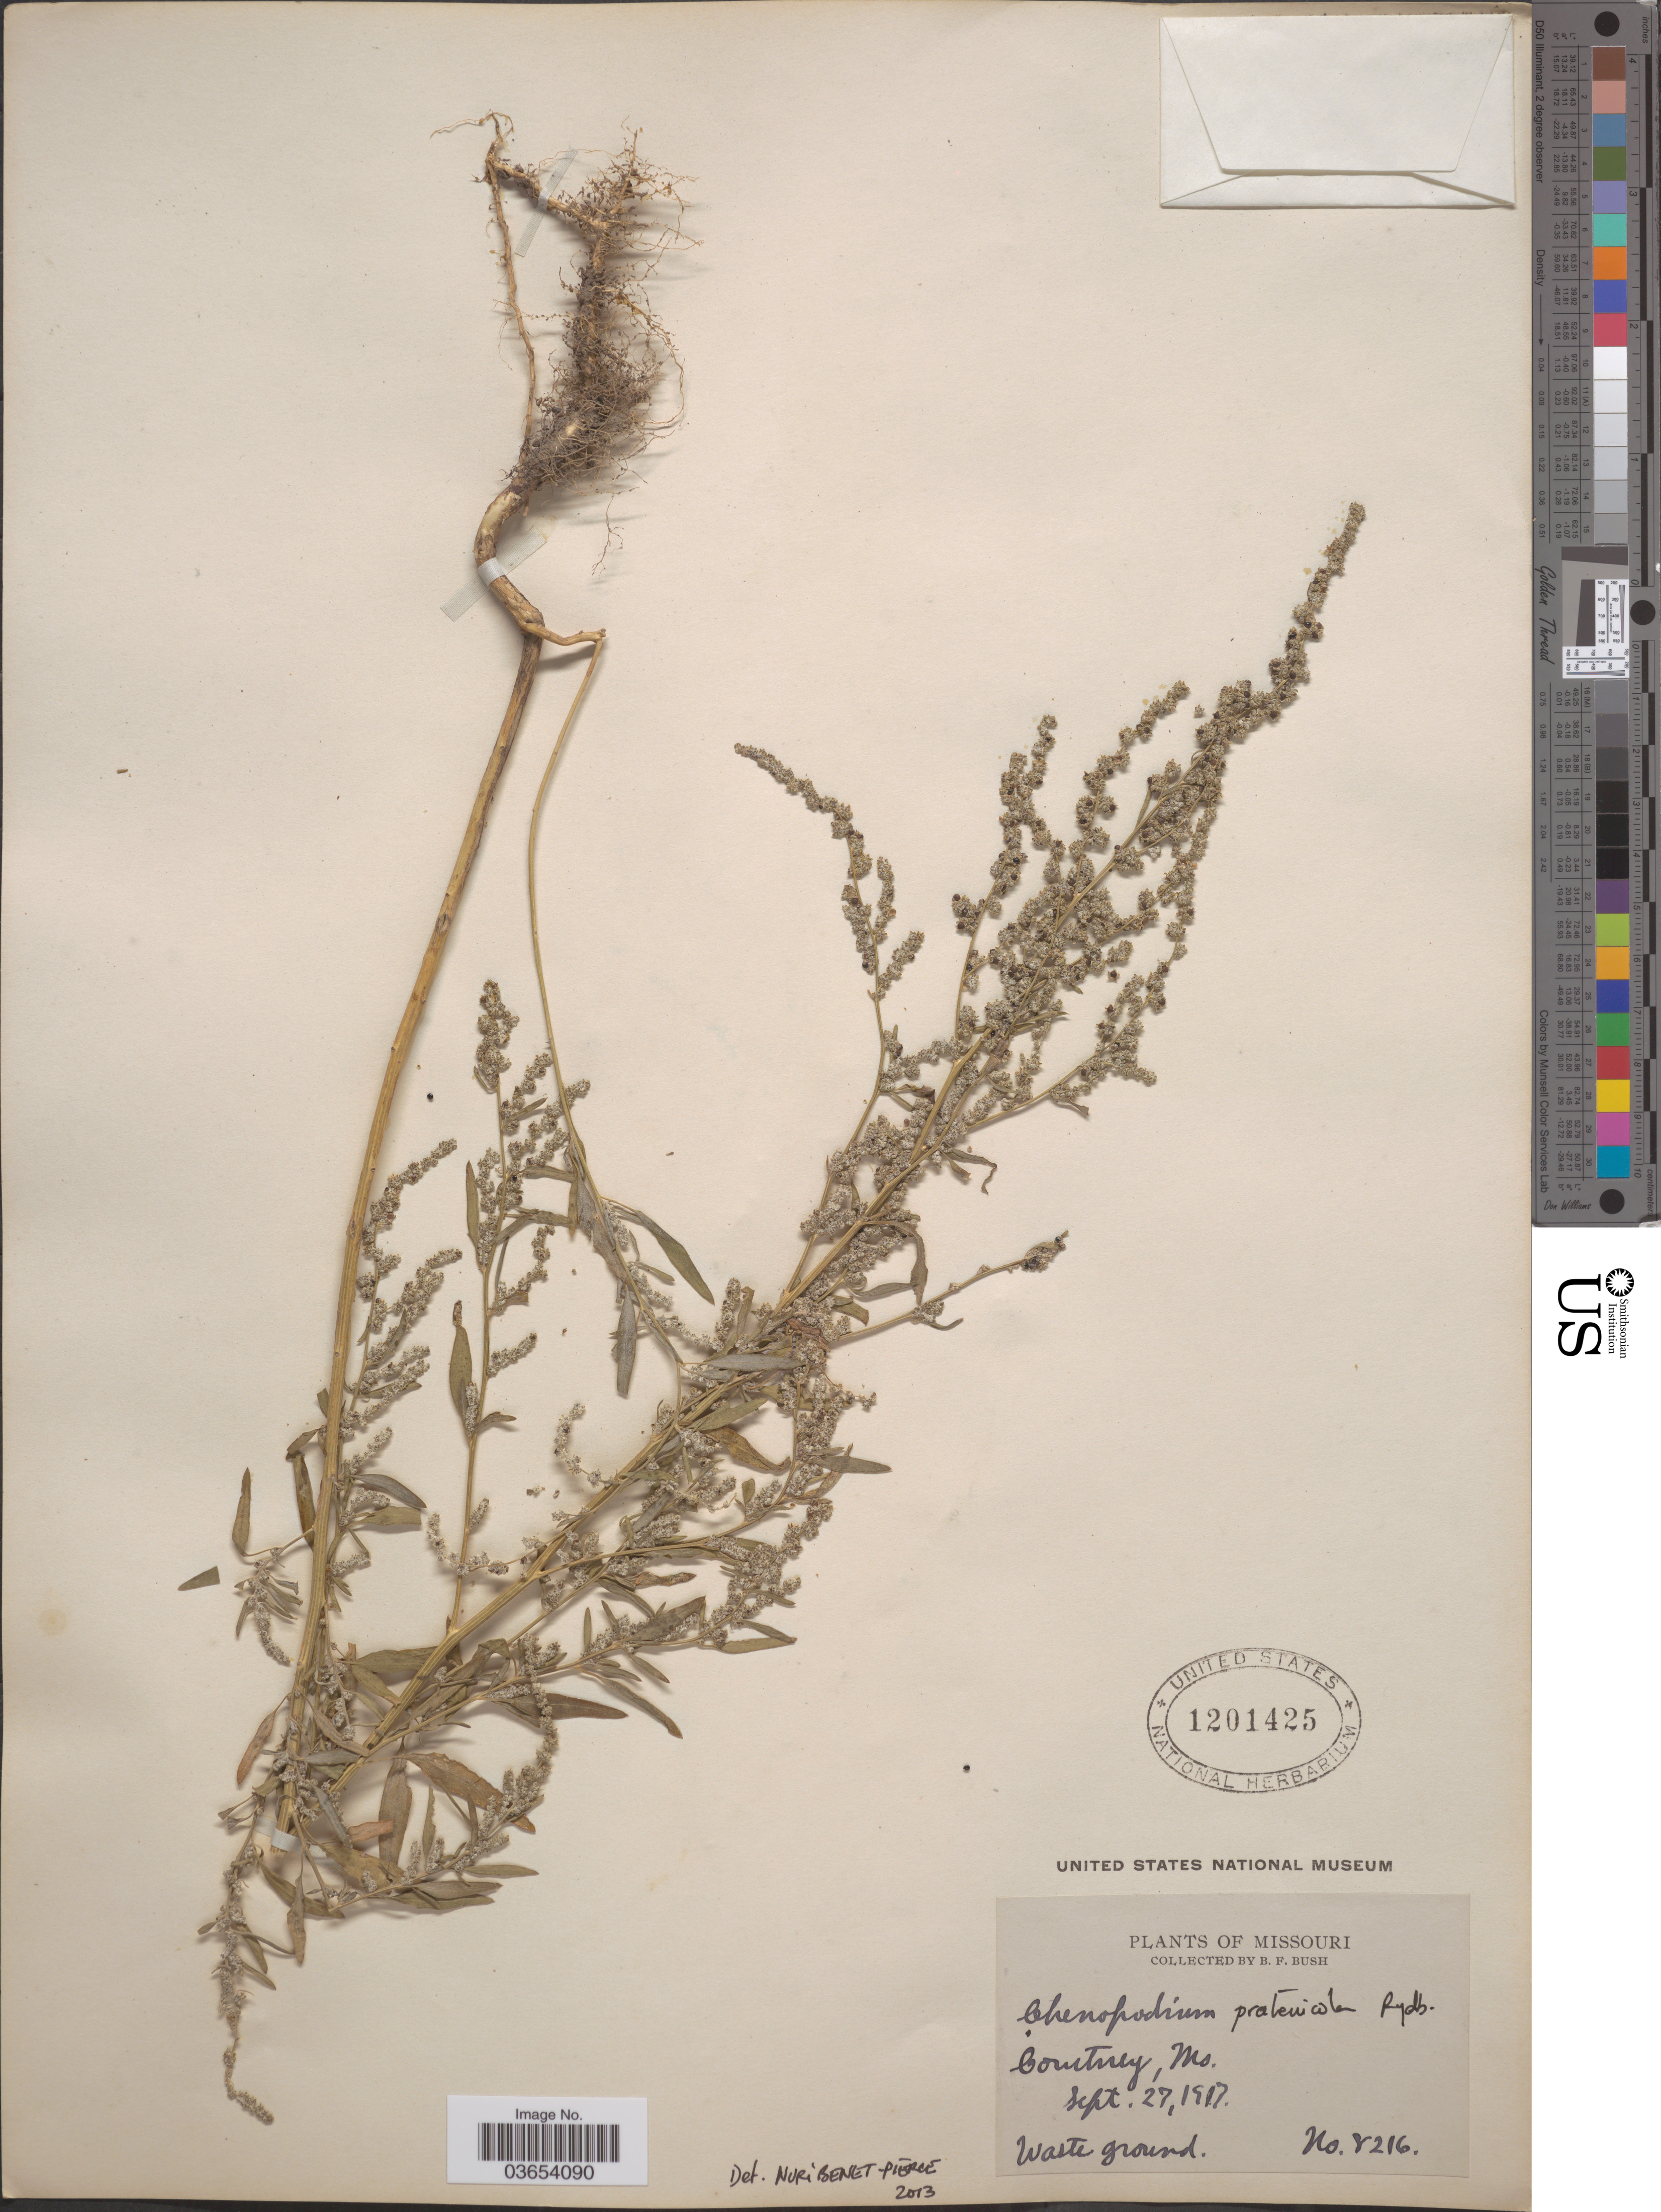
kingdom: Plantae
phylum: Tracheophyta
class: Magnoliopsida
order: Caryophyllales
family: Amaranthaceae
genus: Chenopodium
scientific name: Chenopodium sp.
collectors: B. F. Bush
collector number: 8216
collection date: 1917-09-27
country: United States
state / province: Missouri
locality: Courtney.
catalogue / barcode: US 1201425